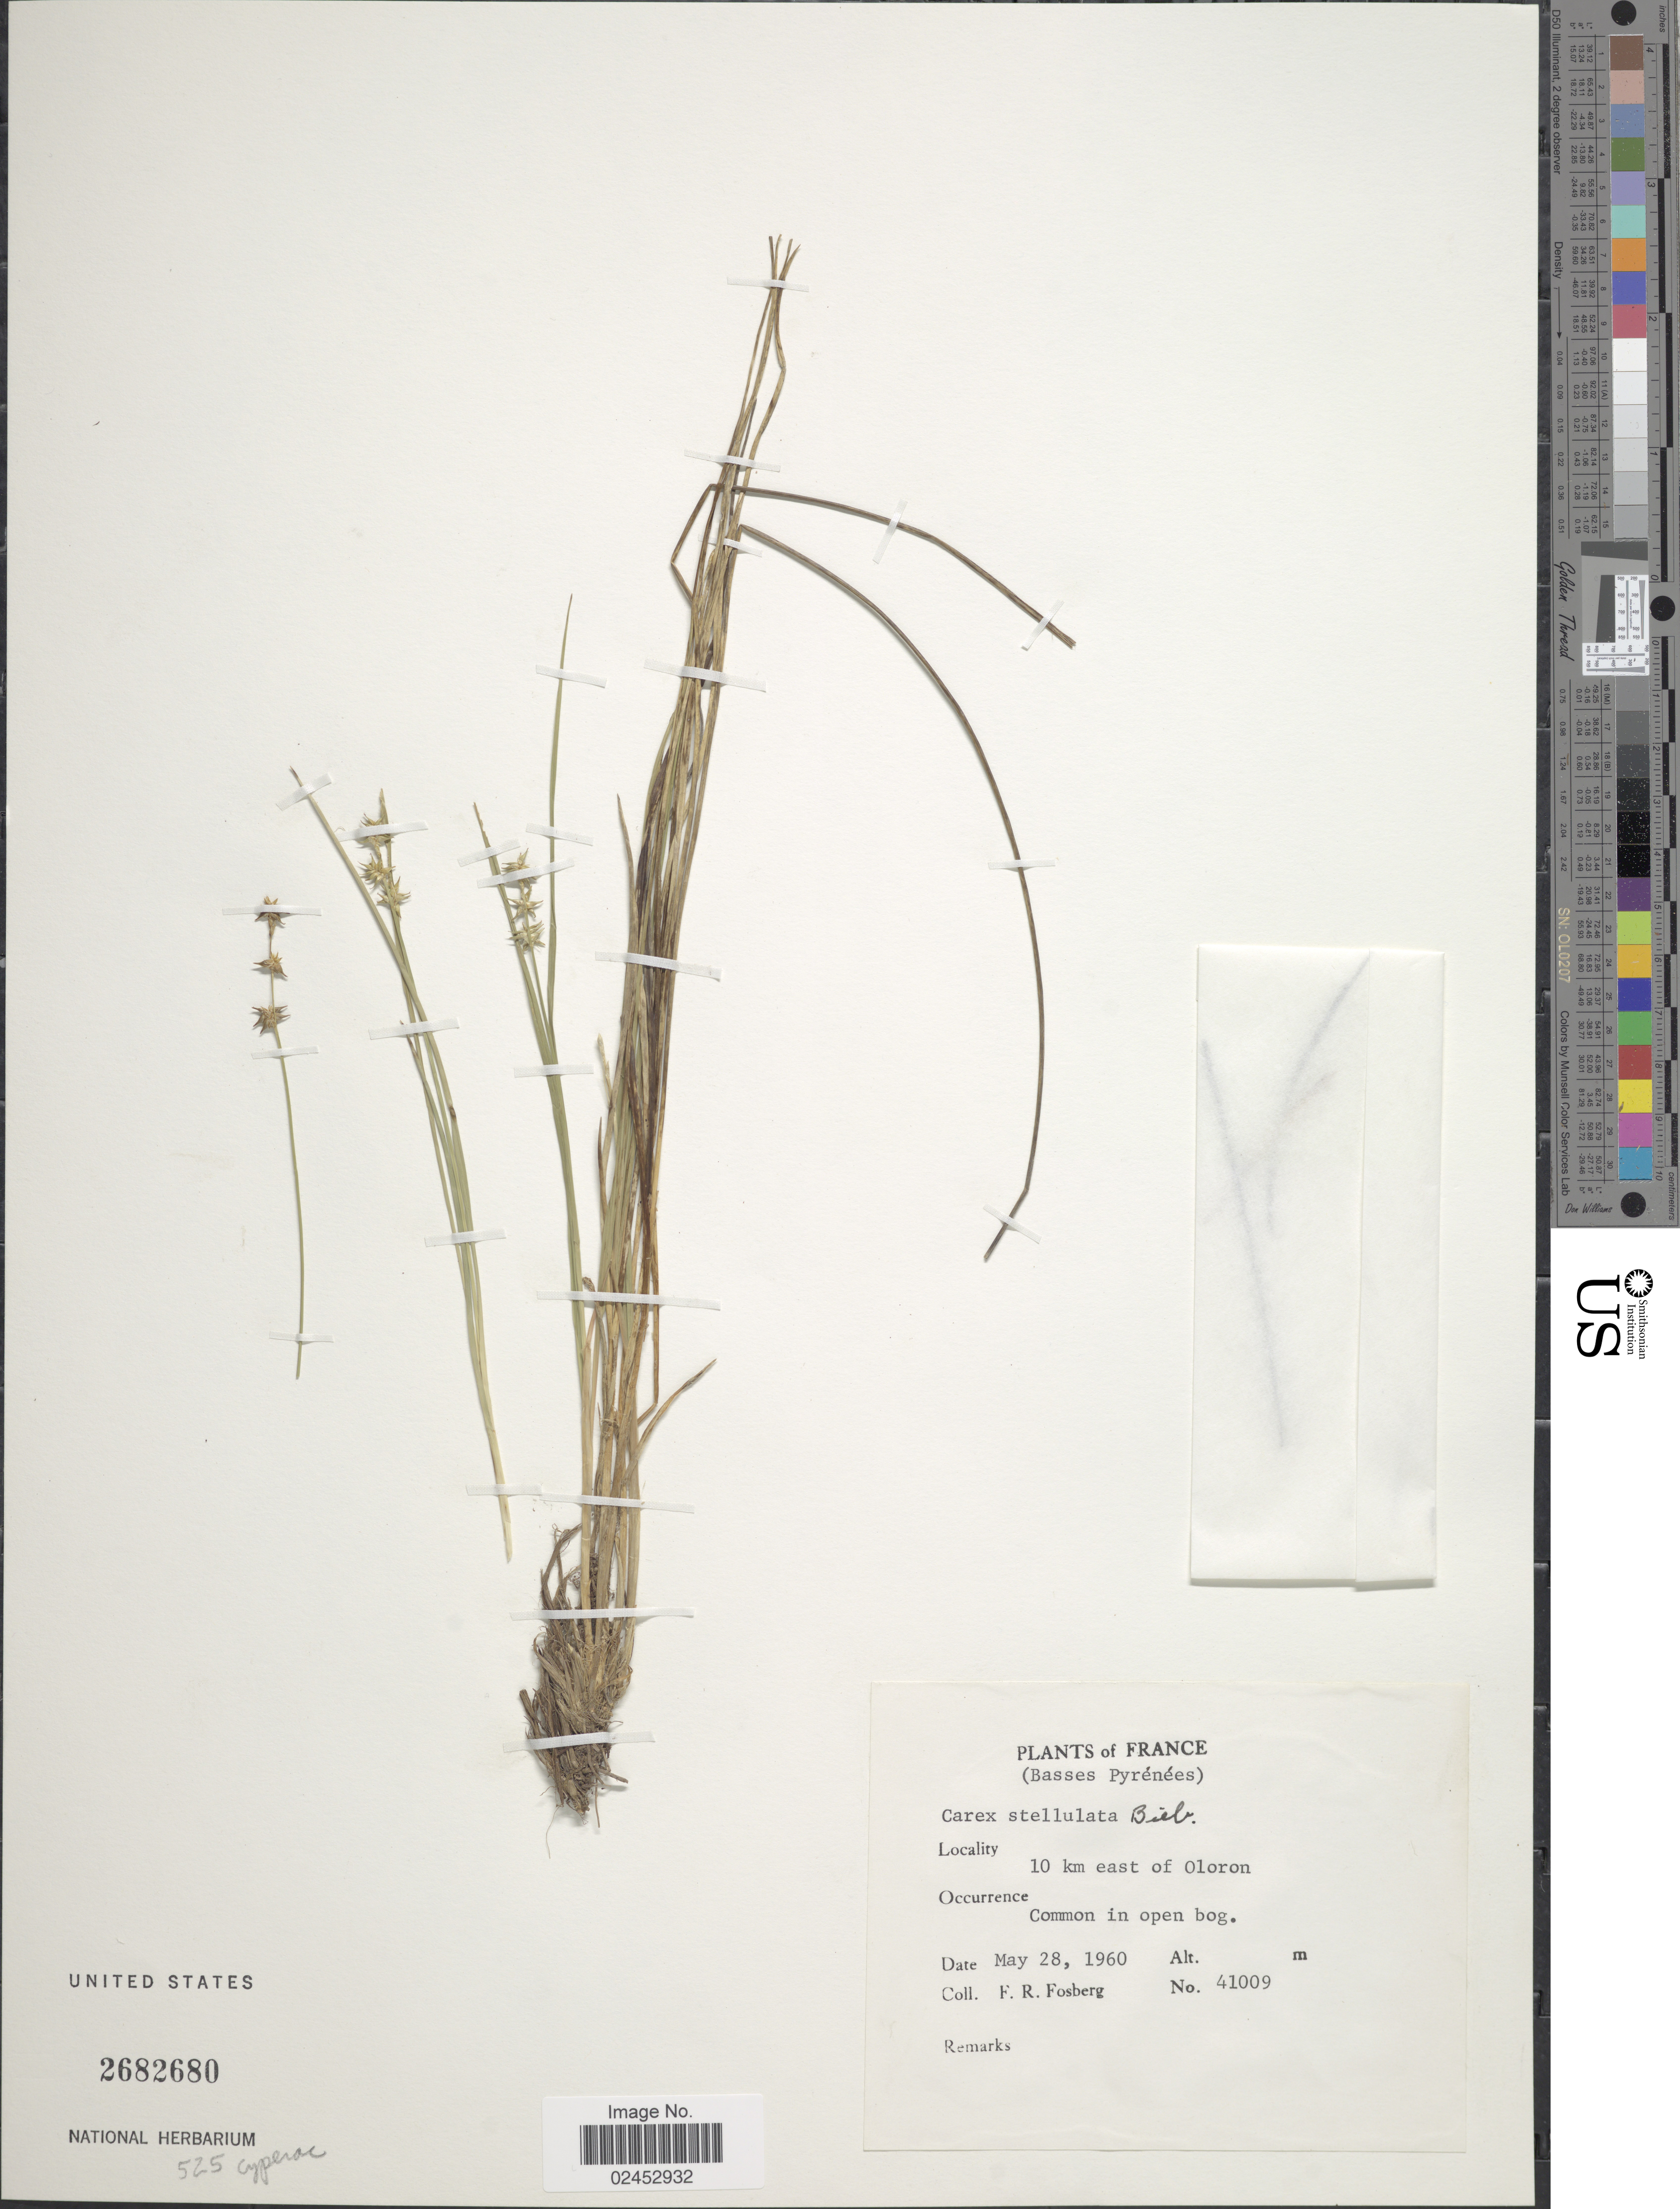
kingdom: Plantae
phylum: Tracheophyta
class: Liliopsida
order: Poales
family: Cyperaceae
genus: Carex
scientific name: Carex echinata subsp. echinata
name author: Murray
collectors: F. R. Fosberg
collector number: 41009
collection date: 1960-05-28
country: France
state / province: Nouvelle-Aquitaine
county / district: Pyrénées-Atlantiques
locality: (Basses Pyrenees), 10 km east of Oloron, common in open bog.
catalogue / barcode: US 2682680